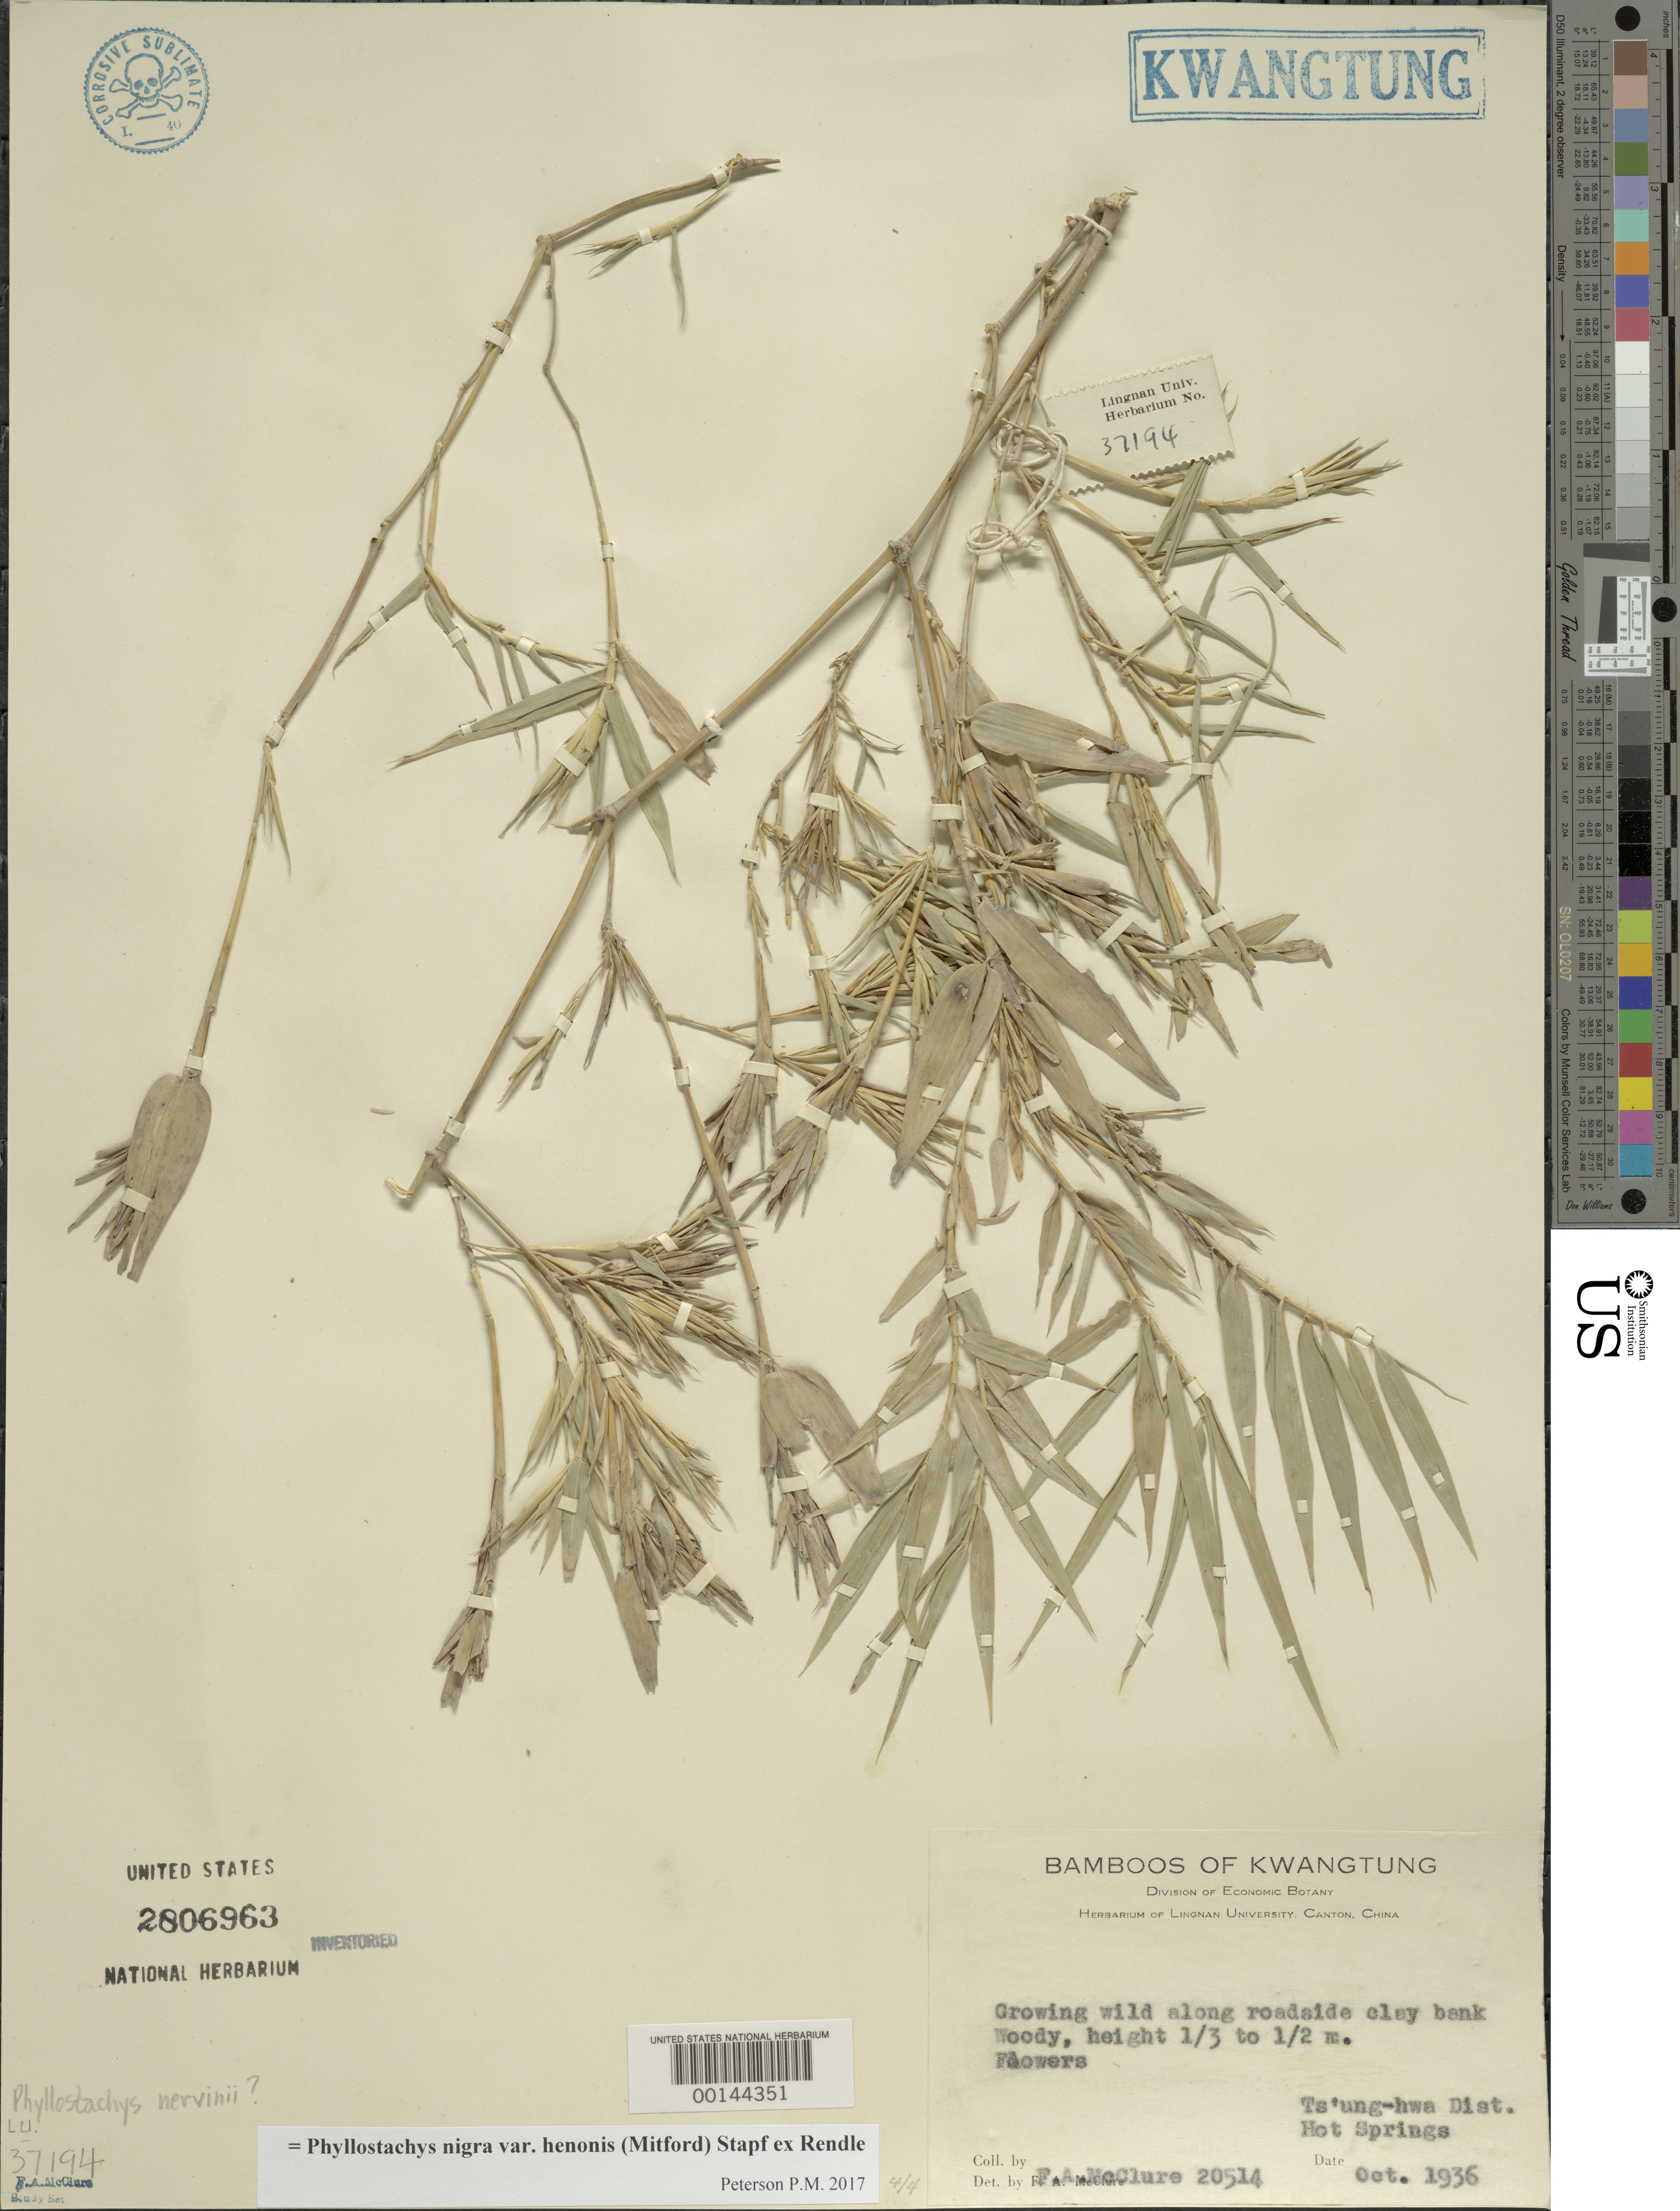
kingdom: Plantae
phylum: Tracheophyta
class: Liliopsida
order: Poales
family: Poaceae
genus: Phyllostachys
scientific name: Phyllostachys nigra var. henonis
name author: (Mitford) Stapf ex Rendle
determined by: Poaceae Reorganization Project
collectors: F. A. McClure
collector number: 20514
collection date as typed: Oct 1936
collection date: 1936-10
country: China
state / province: Guangdong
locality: Ts'ung-hwa, hot springs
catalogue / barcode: US 2806963